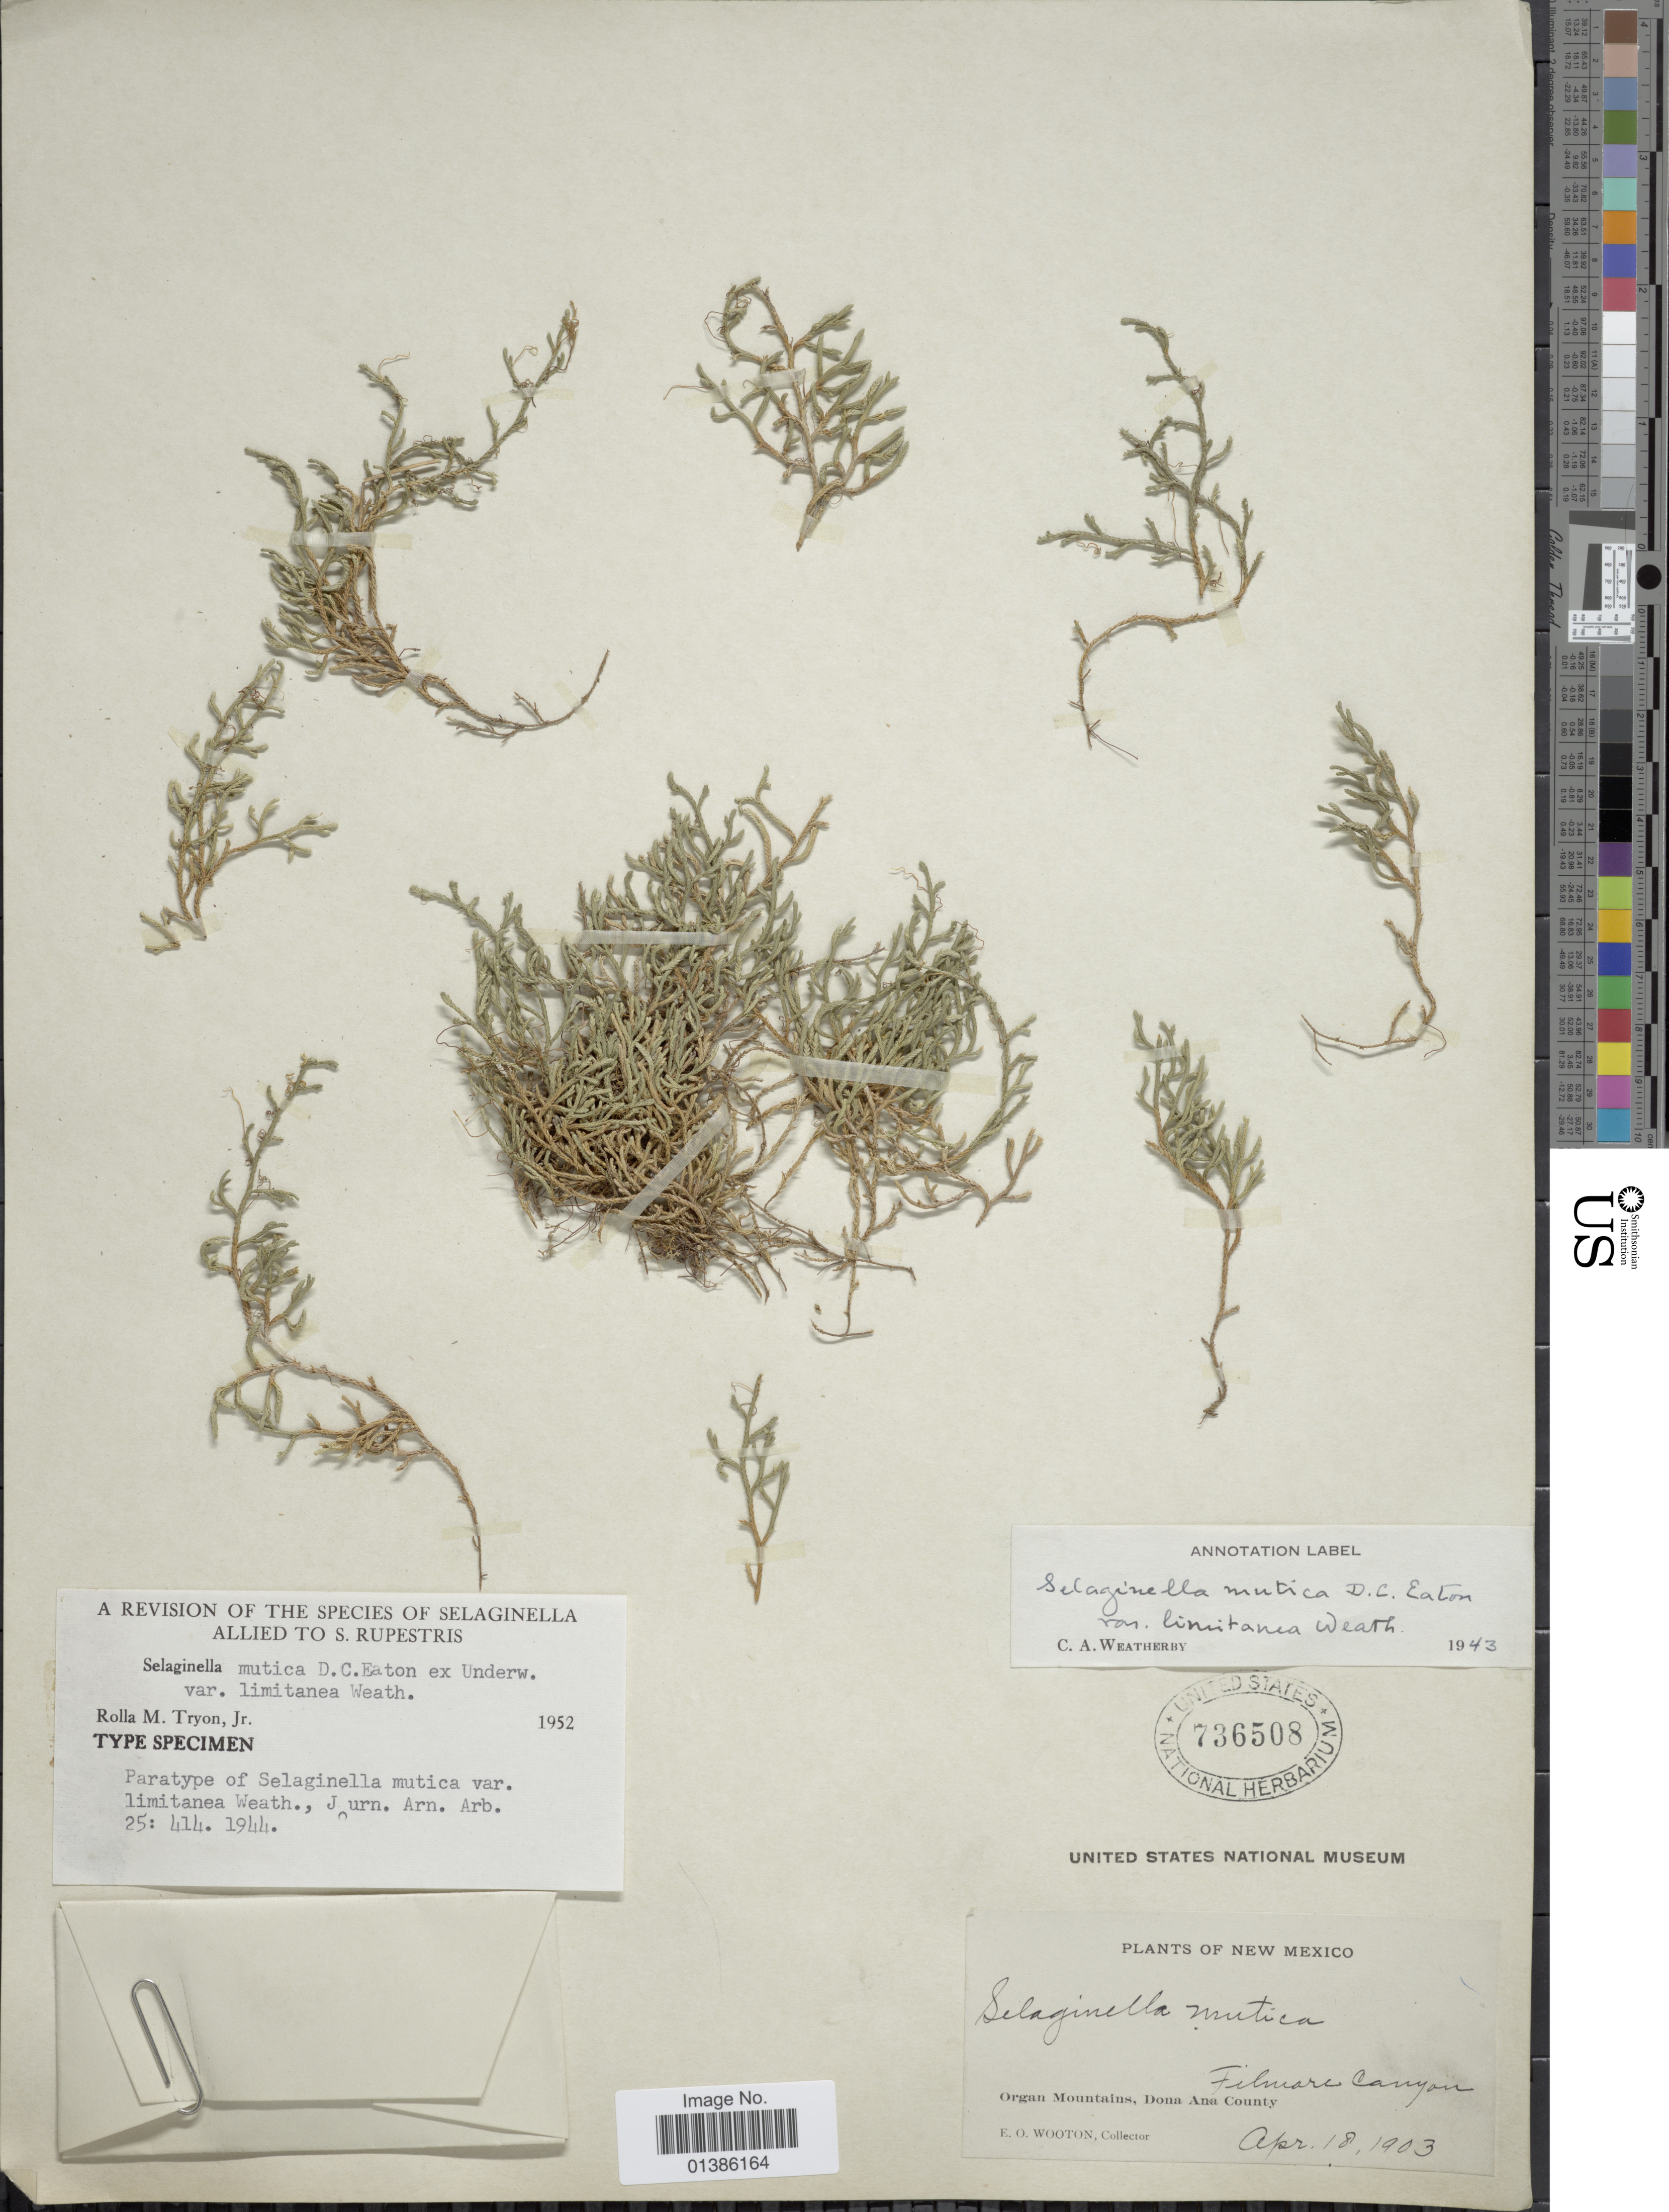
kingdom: Plantae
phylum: Tracheophyta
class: Lycopodiopsida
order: Selaginellales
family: Selaginellaceae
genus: Selaginella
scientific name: Selaginella mutica var. limitanea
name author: Weath.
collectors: E. O. Wooton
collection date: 1903-04-18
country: United States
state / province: New Mexico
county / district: Dona Ana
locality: Fillmore Canyon. Organ Mountains, Dona Ana County.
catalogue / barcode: US 736508